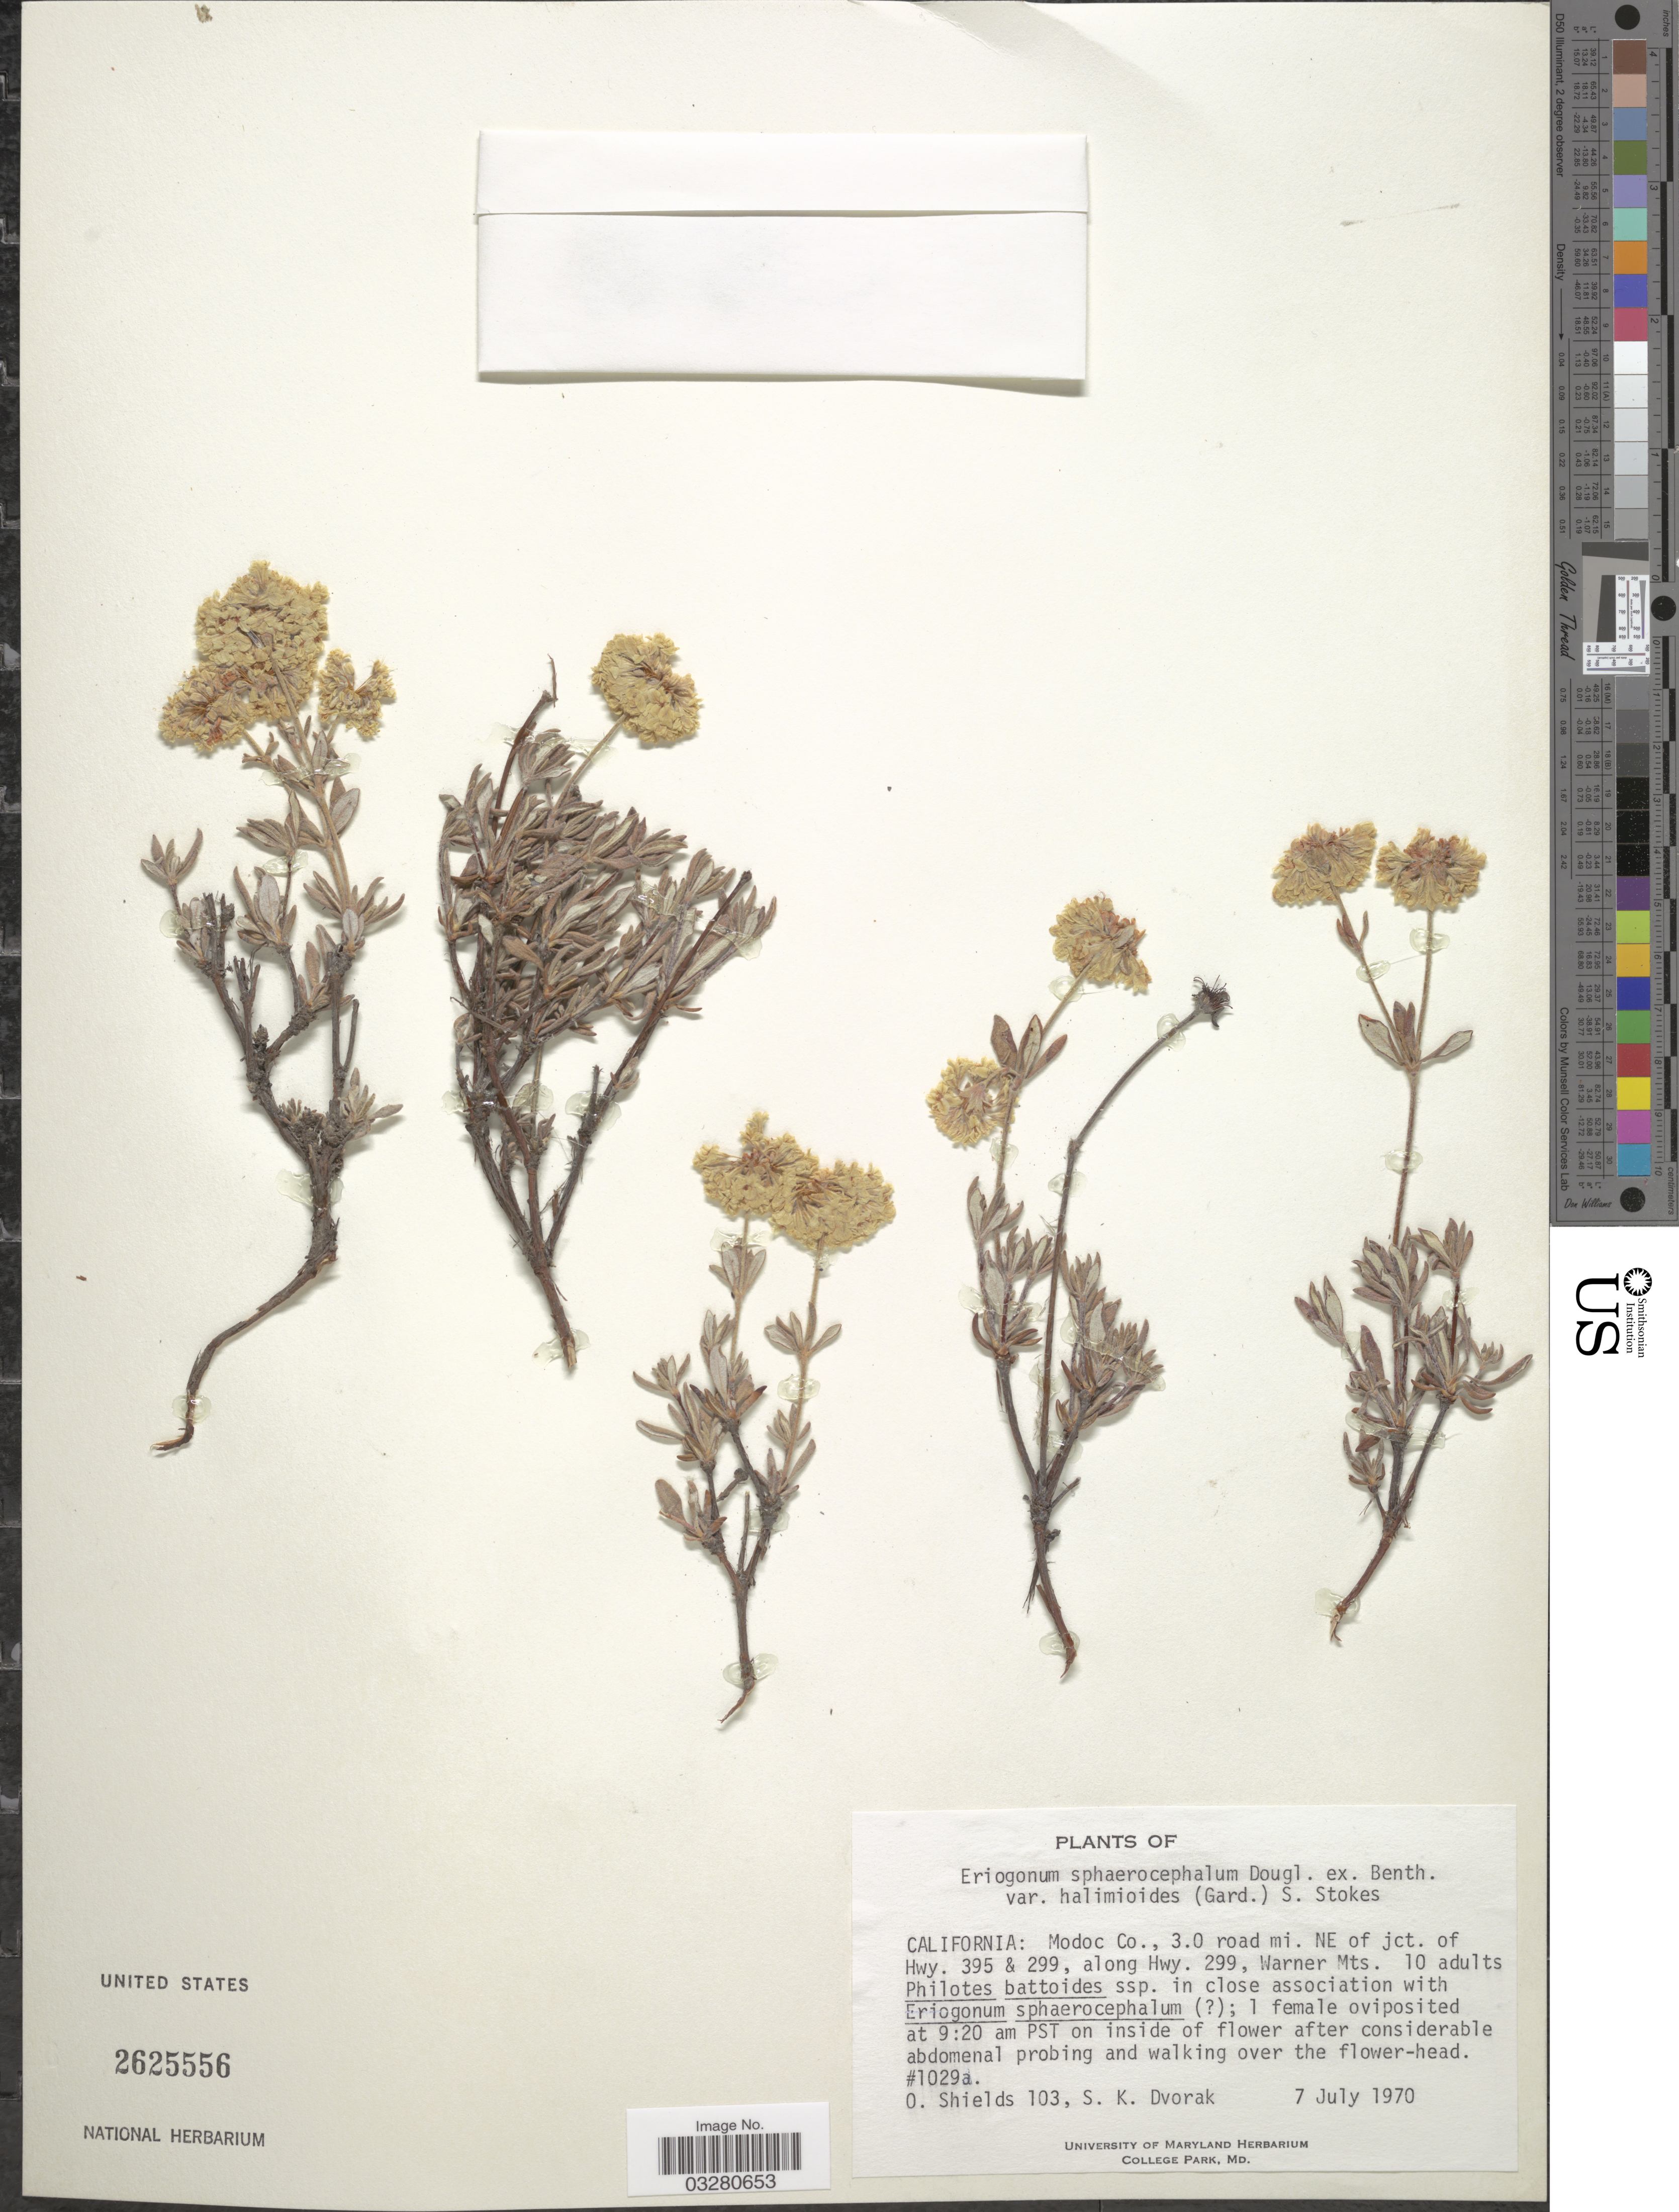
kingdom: Plantae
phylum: Tracheophyta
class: Magnoliopsida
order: Caryophyllales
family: Polygonaceae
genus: Eriogonum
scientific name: Eriogonum sphaerocephalum var. halimioides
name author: (Gand.) S. Stokes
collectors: O. Shields & S. Dvorak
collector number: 103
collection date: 1970-07-07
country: United States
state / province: California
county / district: Modoc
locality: Modoc Co., 3.0 road mi. NE of jct. of Hwy. 395 & 229, along Hwy. 299, Warner Mts.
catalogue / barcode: US 2625556